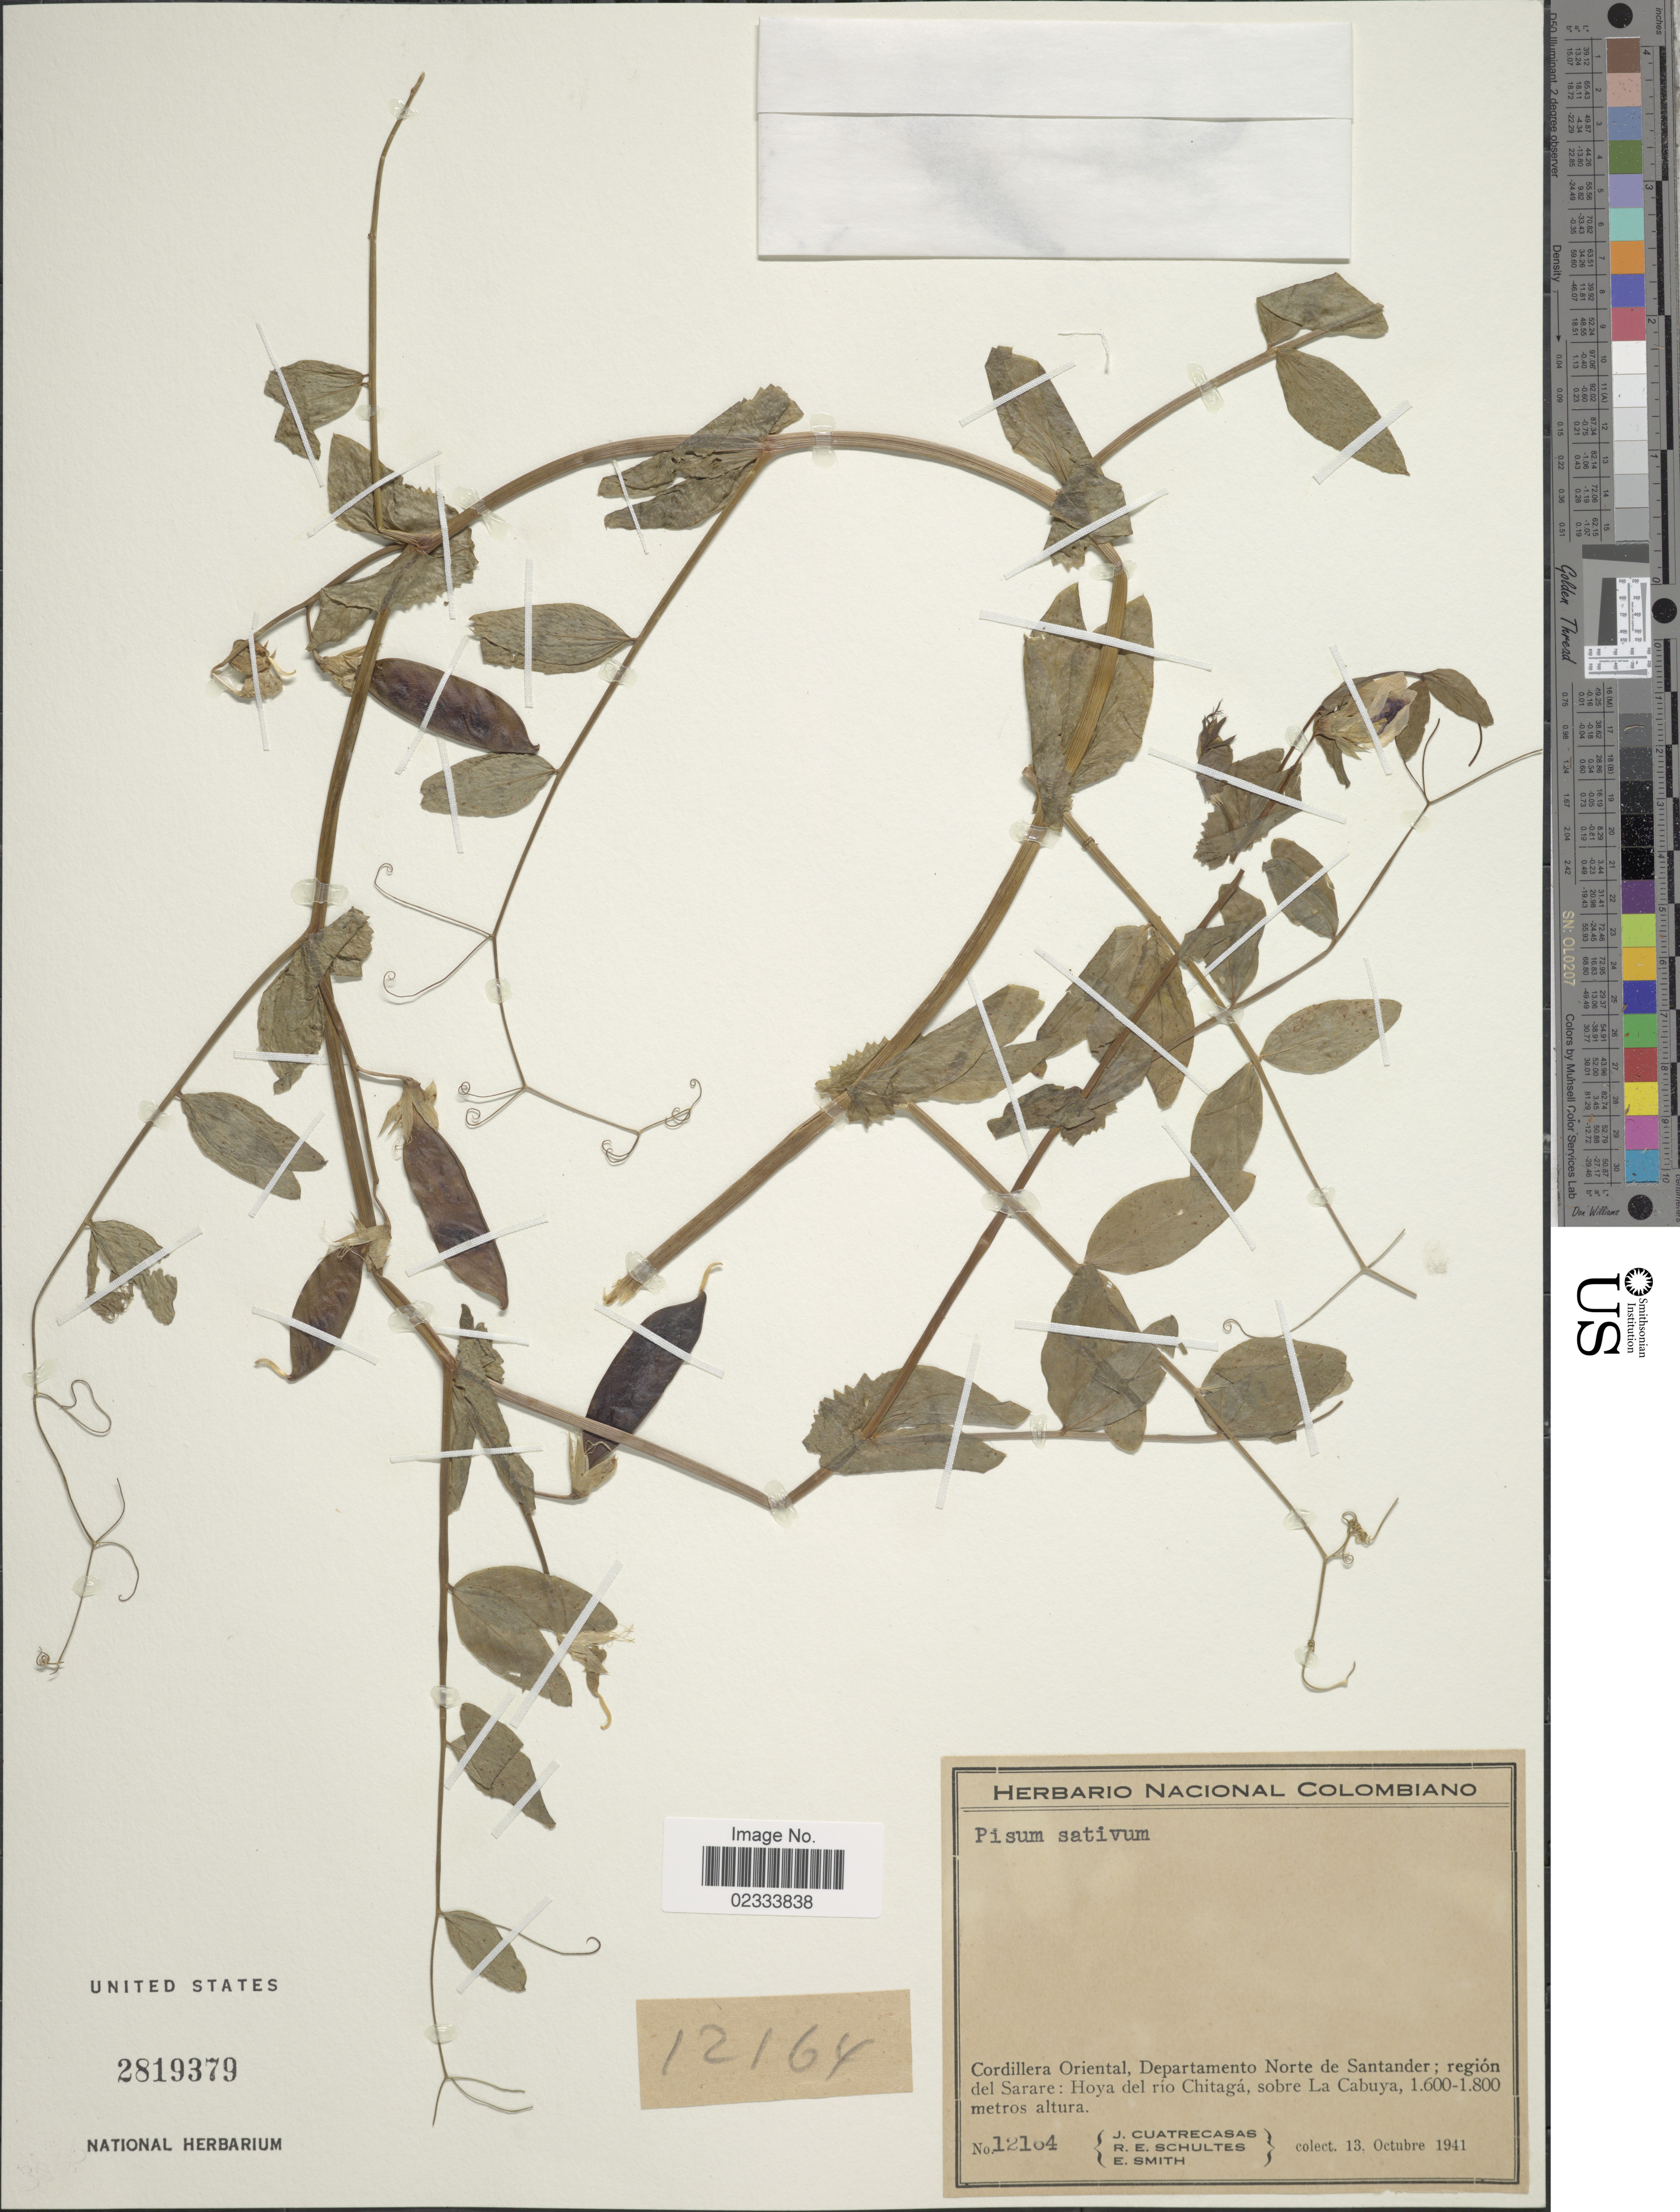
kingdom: Plantae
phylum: Tracheophyta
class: Magnoliopsida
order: Fabales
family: Fabaceae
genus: Pisum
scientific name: Pisum sativum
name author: L.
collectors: J. Cuatrecasas, R. E. Schultes & E. Smith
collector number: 12164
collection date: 1941-10-13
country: Colombia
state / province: Norte de Santander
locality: Cordillera Oriental, region del Sarare: Hoya del rio Chitaga, sobre La Cabuya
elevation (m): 1600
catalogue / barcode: US 2819379